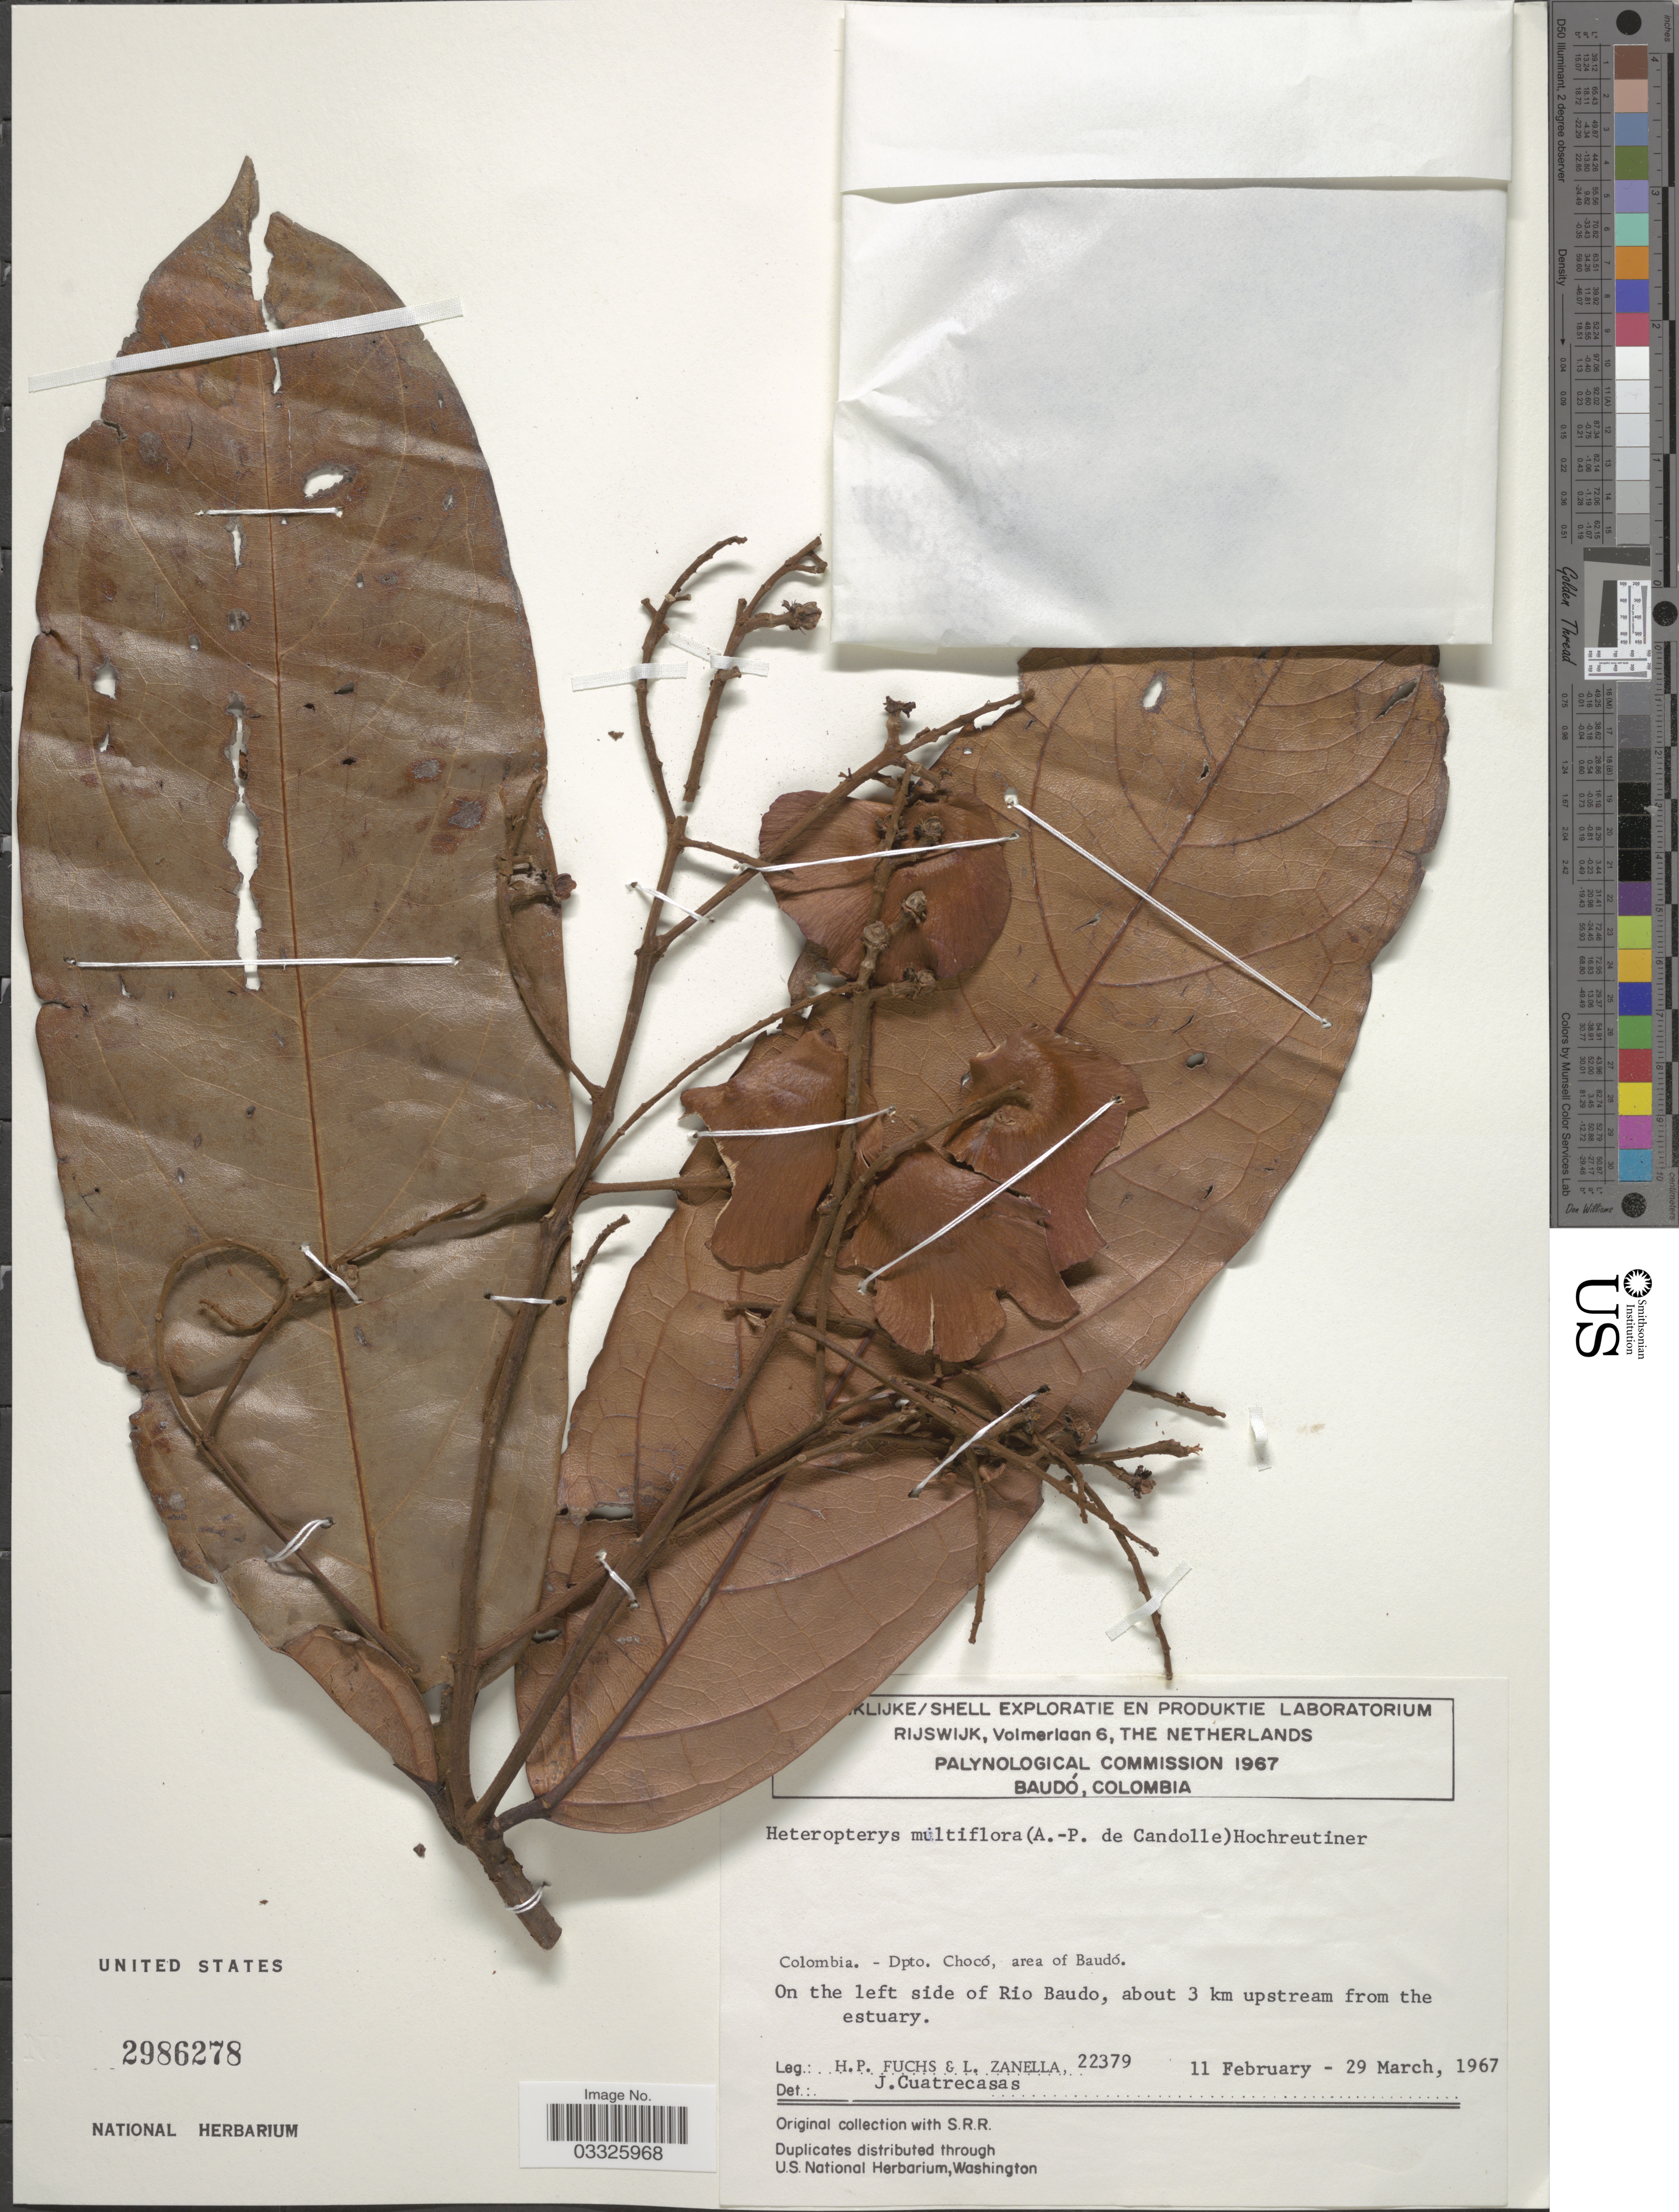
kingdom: Plantae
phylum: Tracheophyta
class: Magnoliopsida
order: Malpighiales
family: Malpighiaceae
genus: Heteropterys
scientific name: Heteropterys leona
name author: (Cav.) Exell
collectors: H. P. Fuchs & L. Zanella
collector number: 22379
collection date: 1967-02-11/1967-03-29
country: Colombia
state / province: Chocó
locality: Dpto. Chocó, area of Baudó. On the left side of Rio Baudo, about 3 km upstream from the estuary.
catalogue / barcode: US 2986278